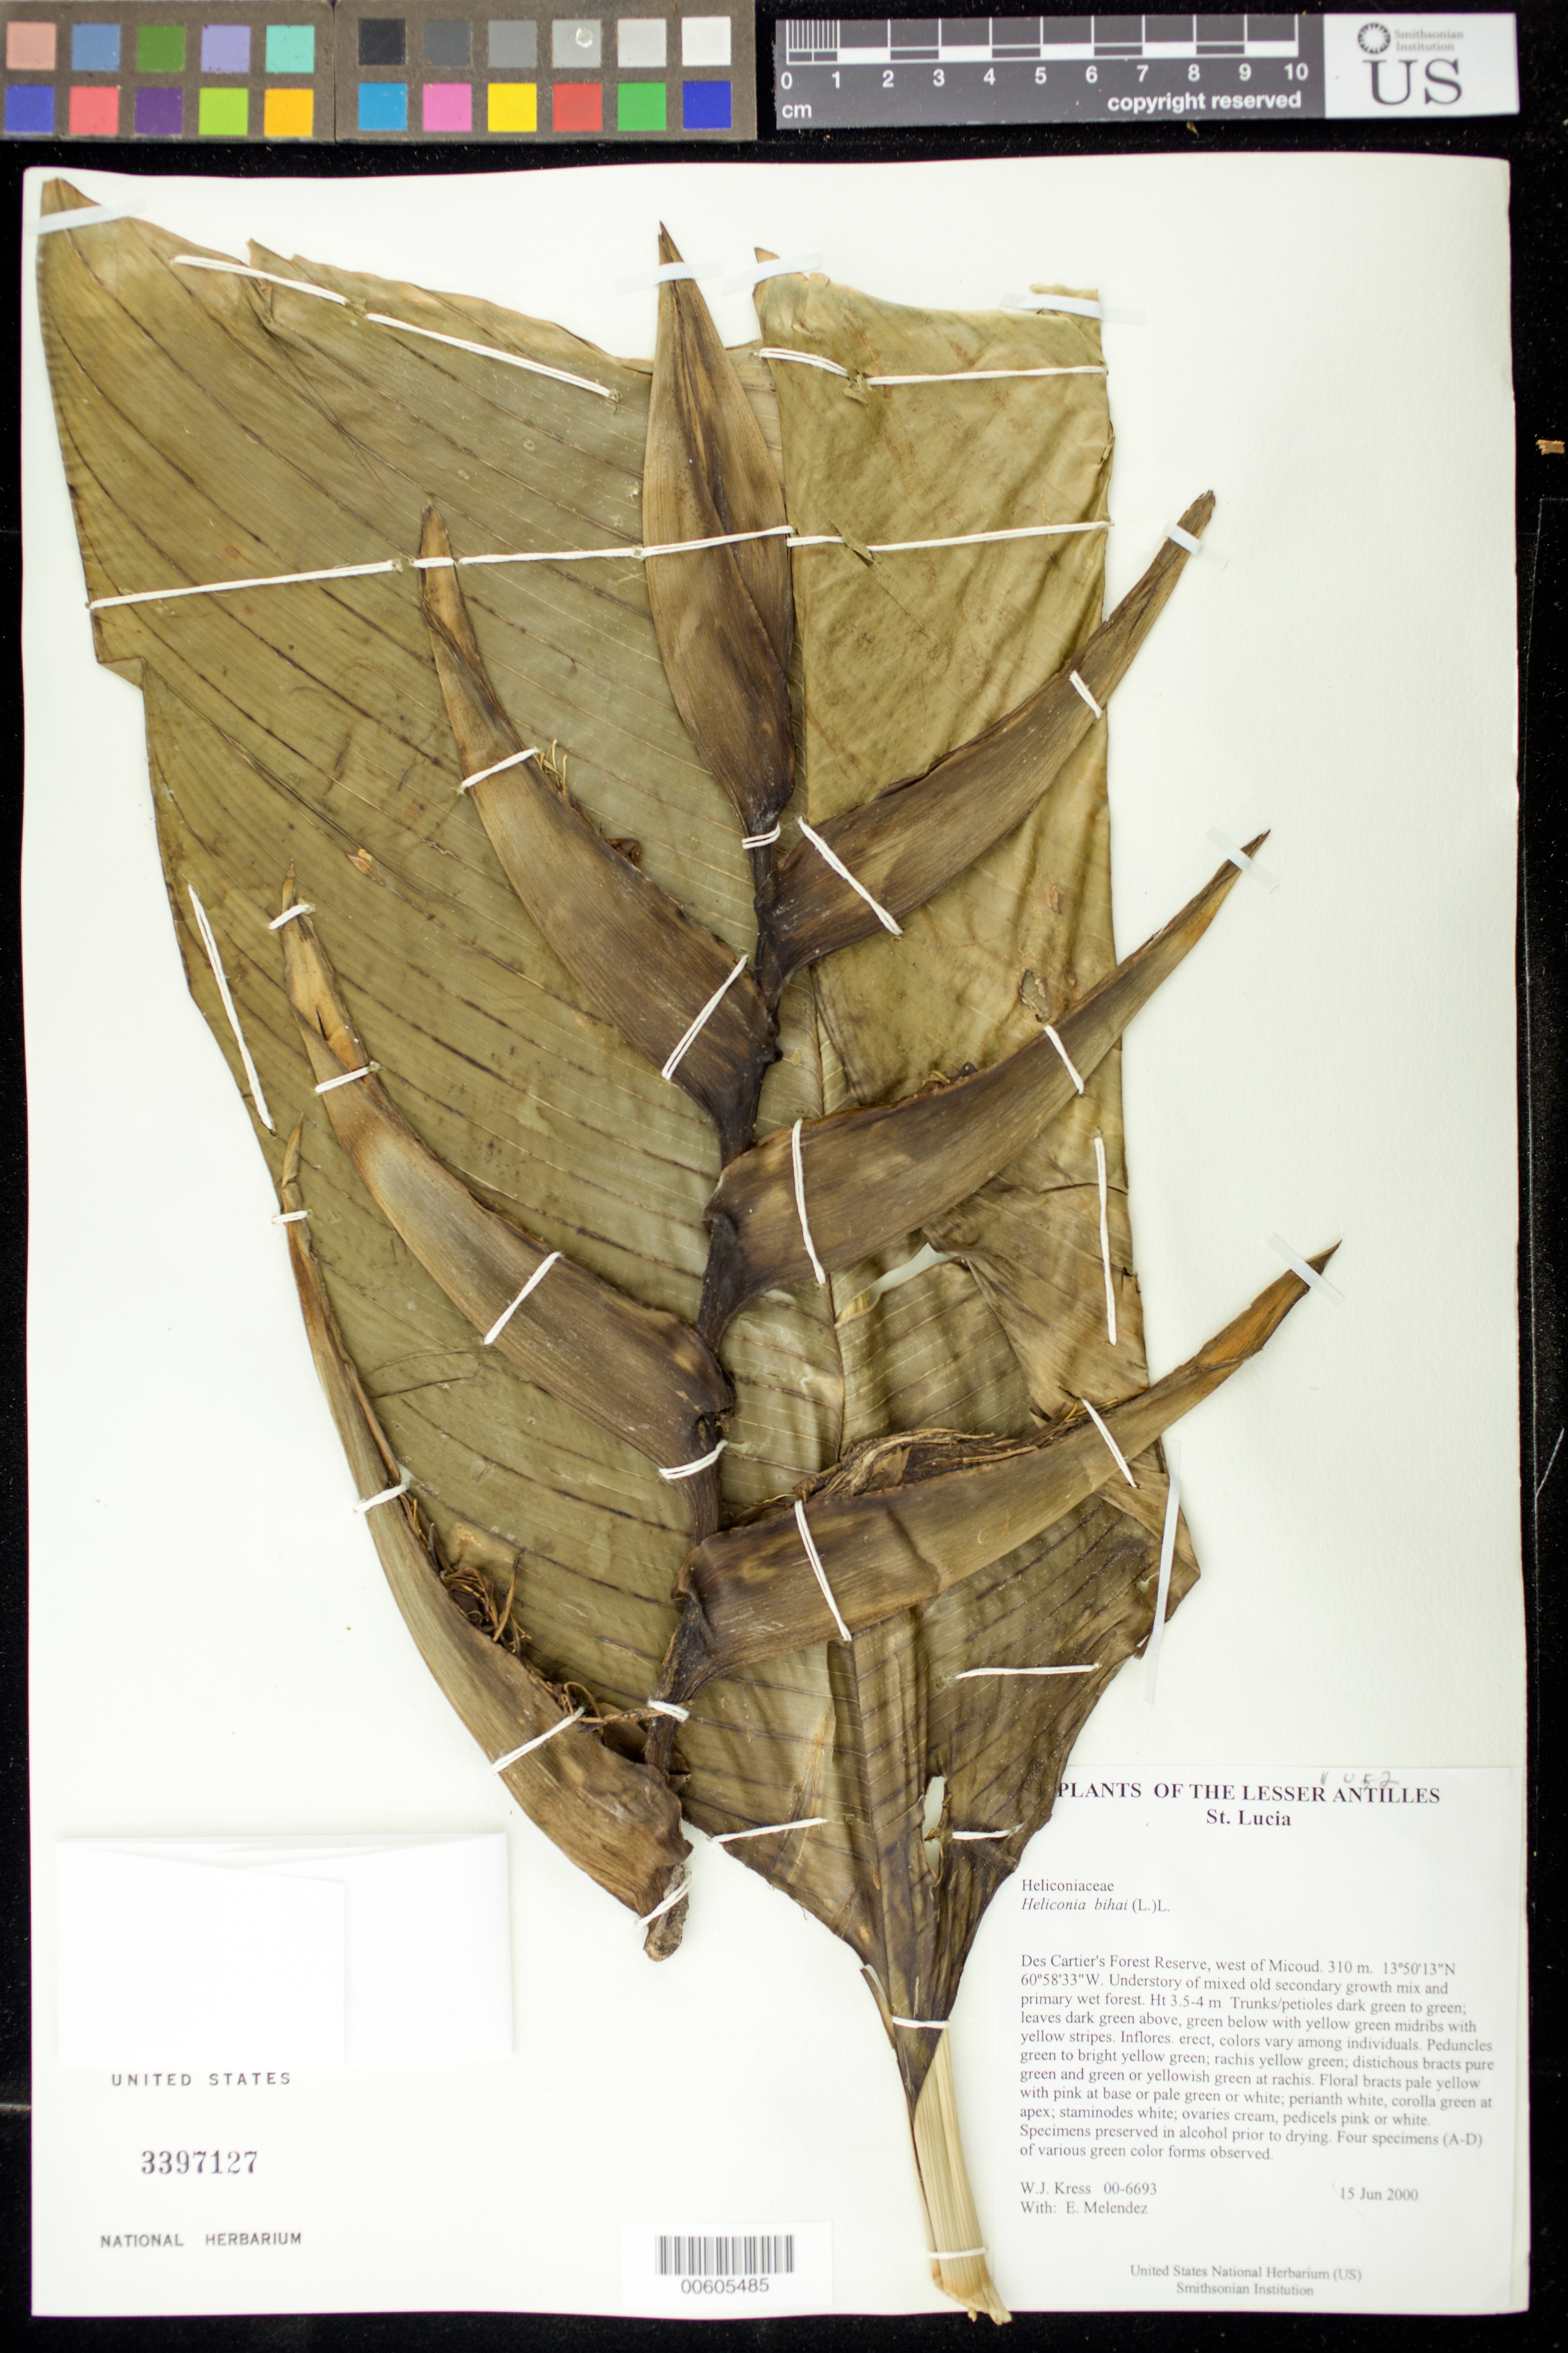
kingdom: Plantae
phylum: Tracheophyta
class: Liliopsida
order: Zingiberales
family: Heliconiaceae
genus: Heliconia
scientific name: Heliconia bihai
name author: (L.) L.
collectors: W. J. Kress, E. Meléndez & E. Temeles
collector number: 00-6693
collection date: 2000-06-15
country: St. Lucia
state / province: Micoud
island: St. Lucia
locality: Des Cartier's Forest Reserve, west of Micoud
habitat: Understory of mixed old secondary growth mix and primary wet forest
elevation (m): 310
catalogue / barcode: US 3397127